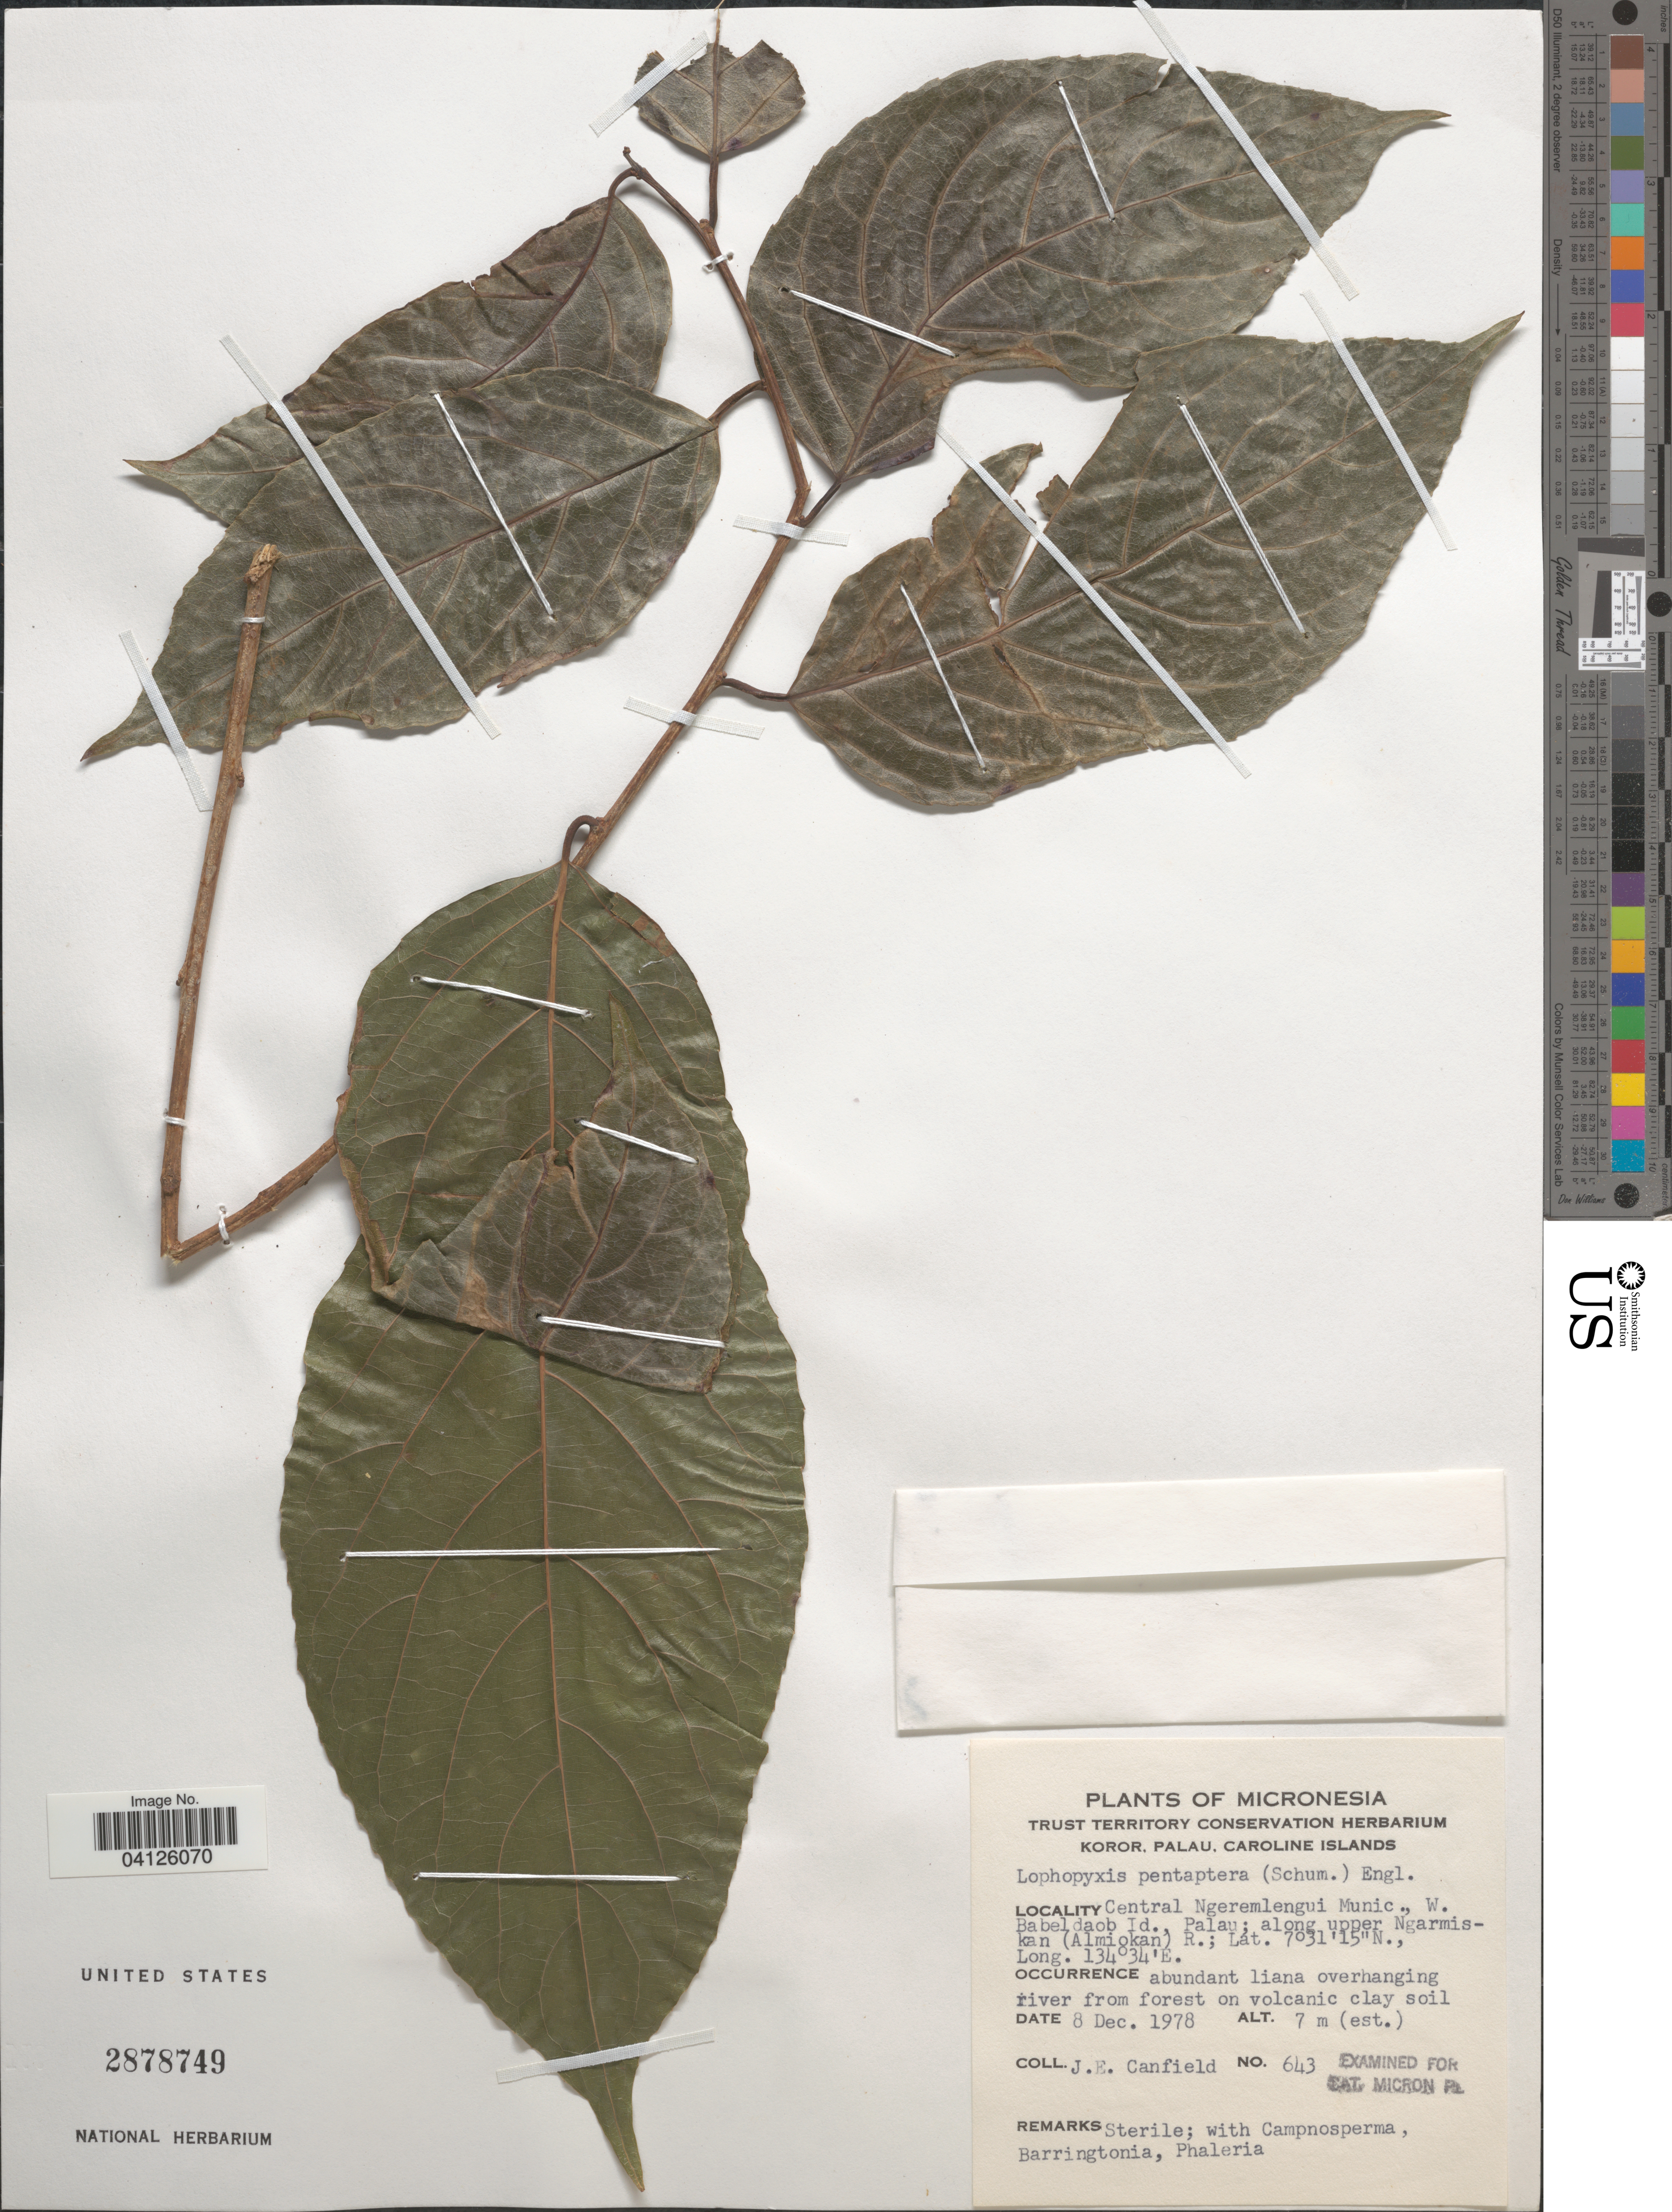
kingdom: Plantae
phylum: Tracheophyta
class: Magnoliopsida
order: Malpighiales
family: Lophopyxidaceae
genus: Lophopyxis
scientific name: Lophopyxis pentaptera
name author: Engl.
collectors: J. E. Canfield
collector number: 643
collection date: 1978-12-08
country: Palau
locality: Micronesia. Central Ngeremlengui Munic., W. Babeldaob Id., Palau; along upper Ngarmiskan (Almiokan) R.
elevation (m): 7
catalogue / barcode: US 2878749